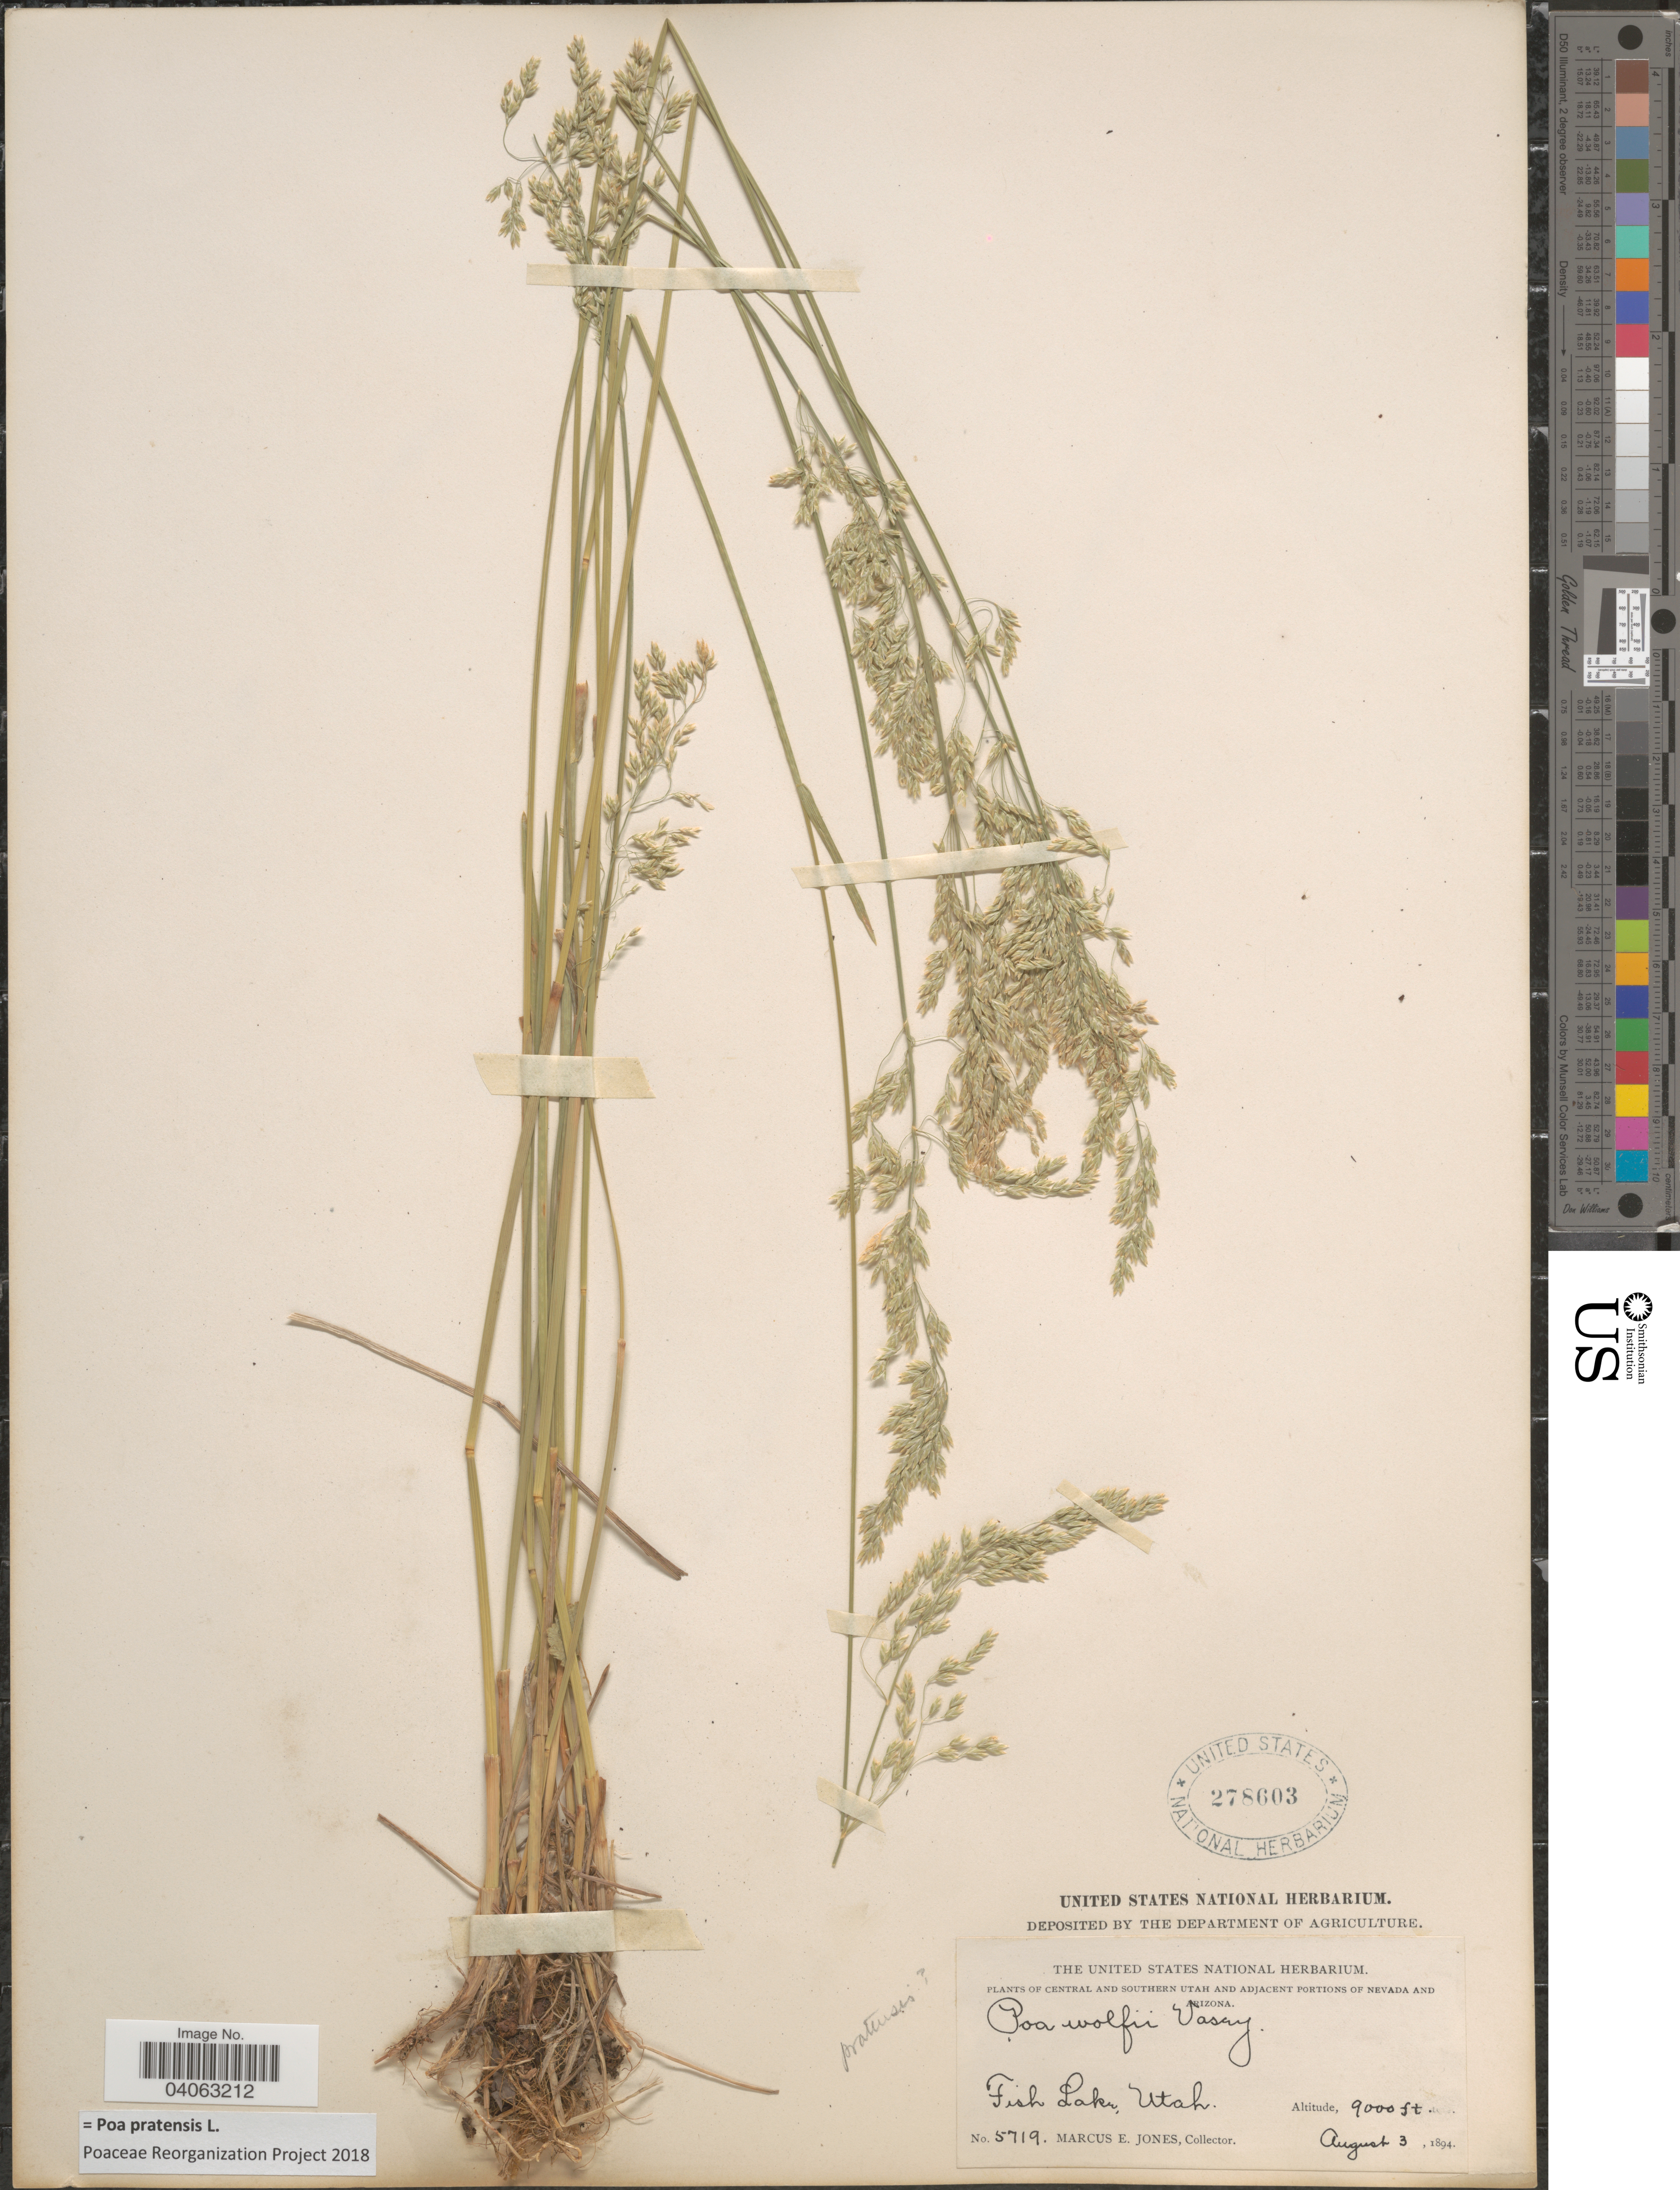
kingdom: Plantae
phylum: Tracheophyta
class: Liliopsida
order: Poales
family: Poaceae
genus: Poa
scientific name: Poa pratensis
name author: L.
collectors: M. E. Jones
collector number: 5719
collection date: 1894-08-03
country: United States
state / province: Utah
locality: Central and Southern Utah. Fish Lake.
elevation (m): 2743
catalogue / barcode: US 278603